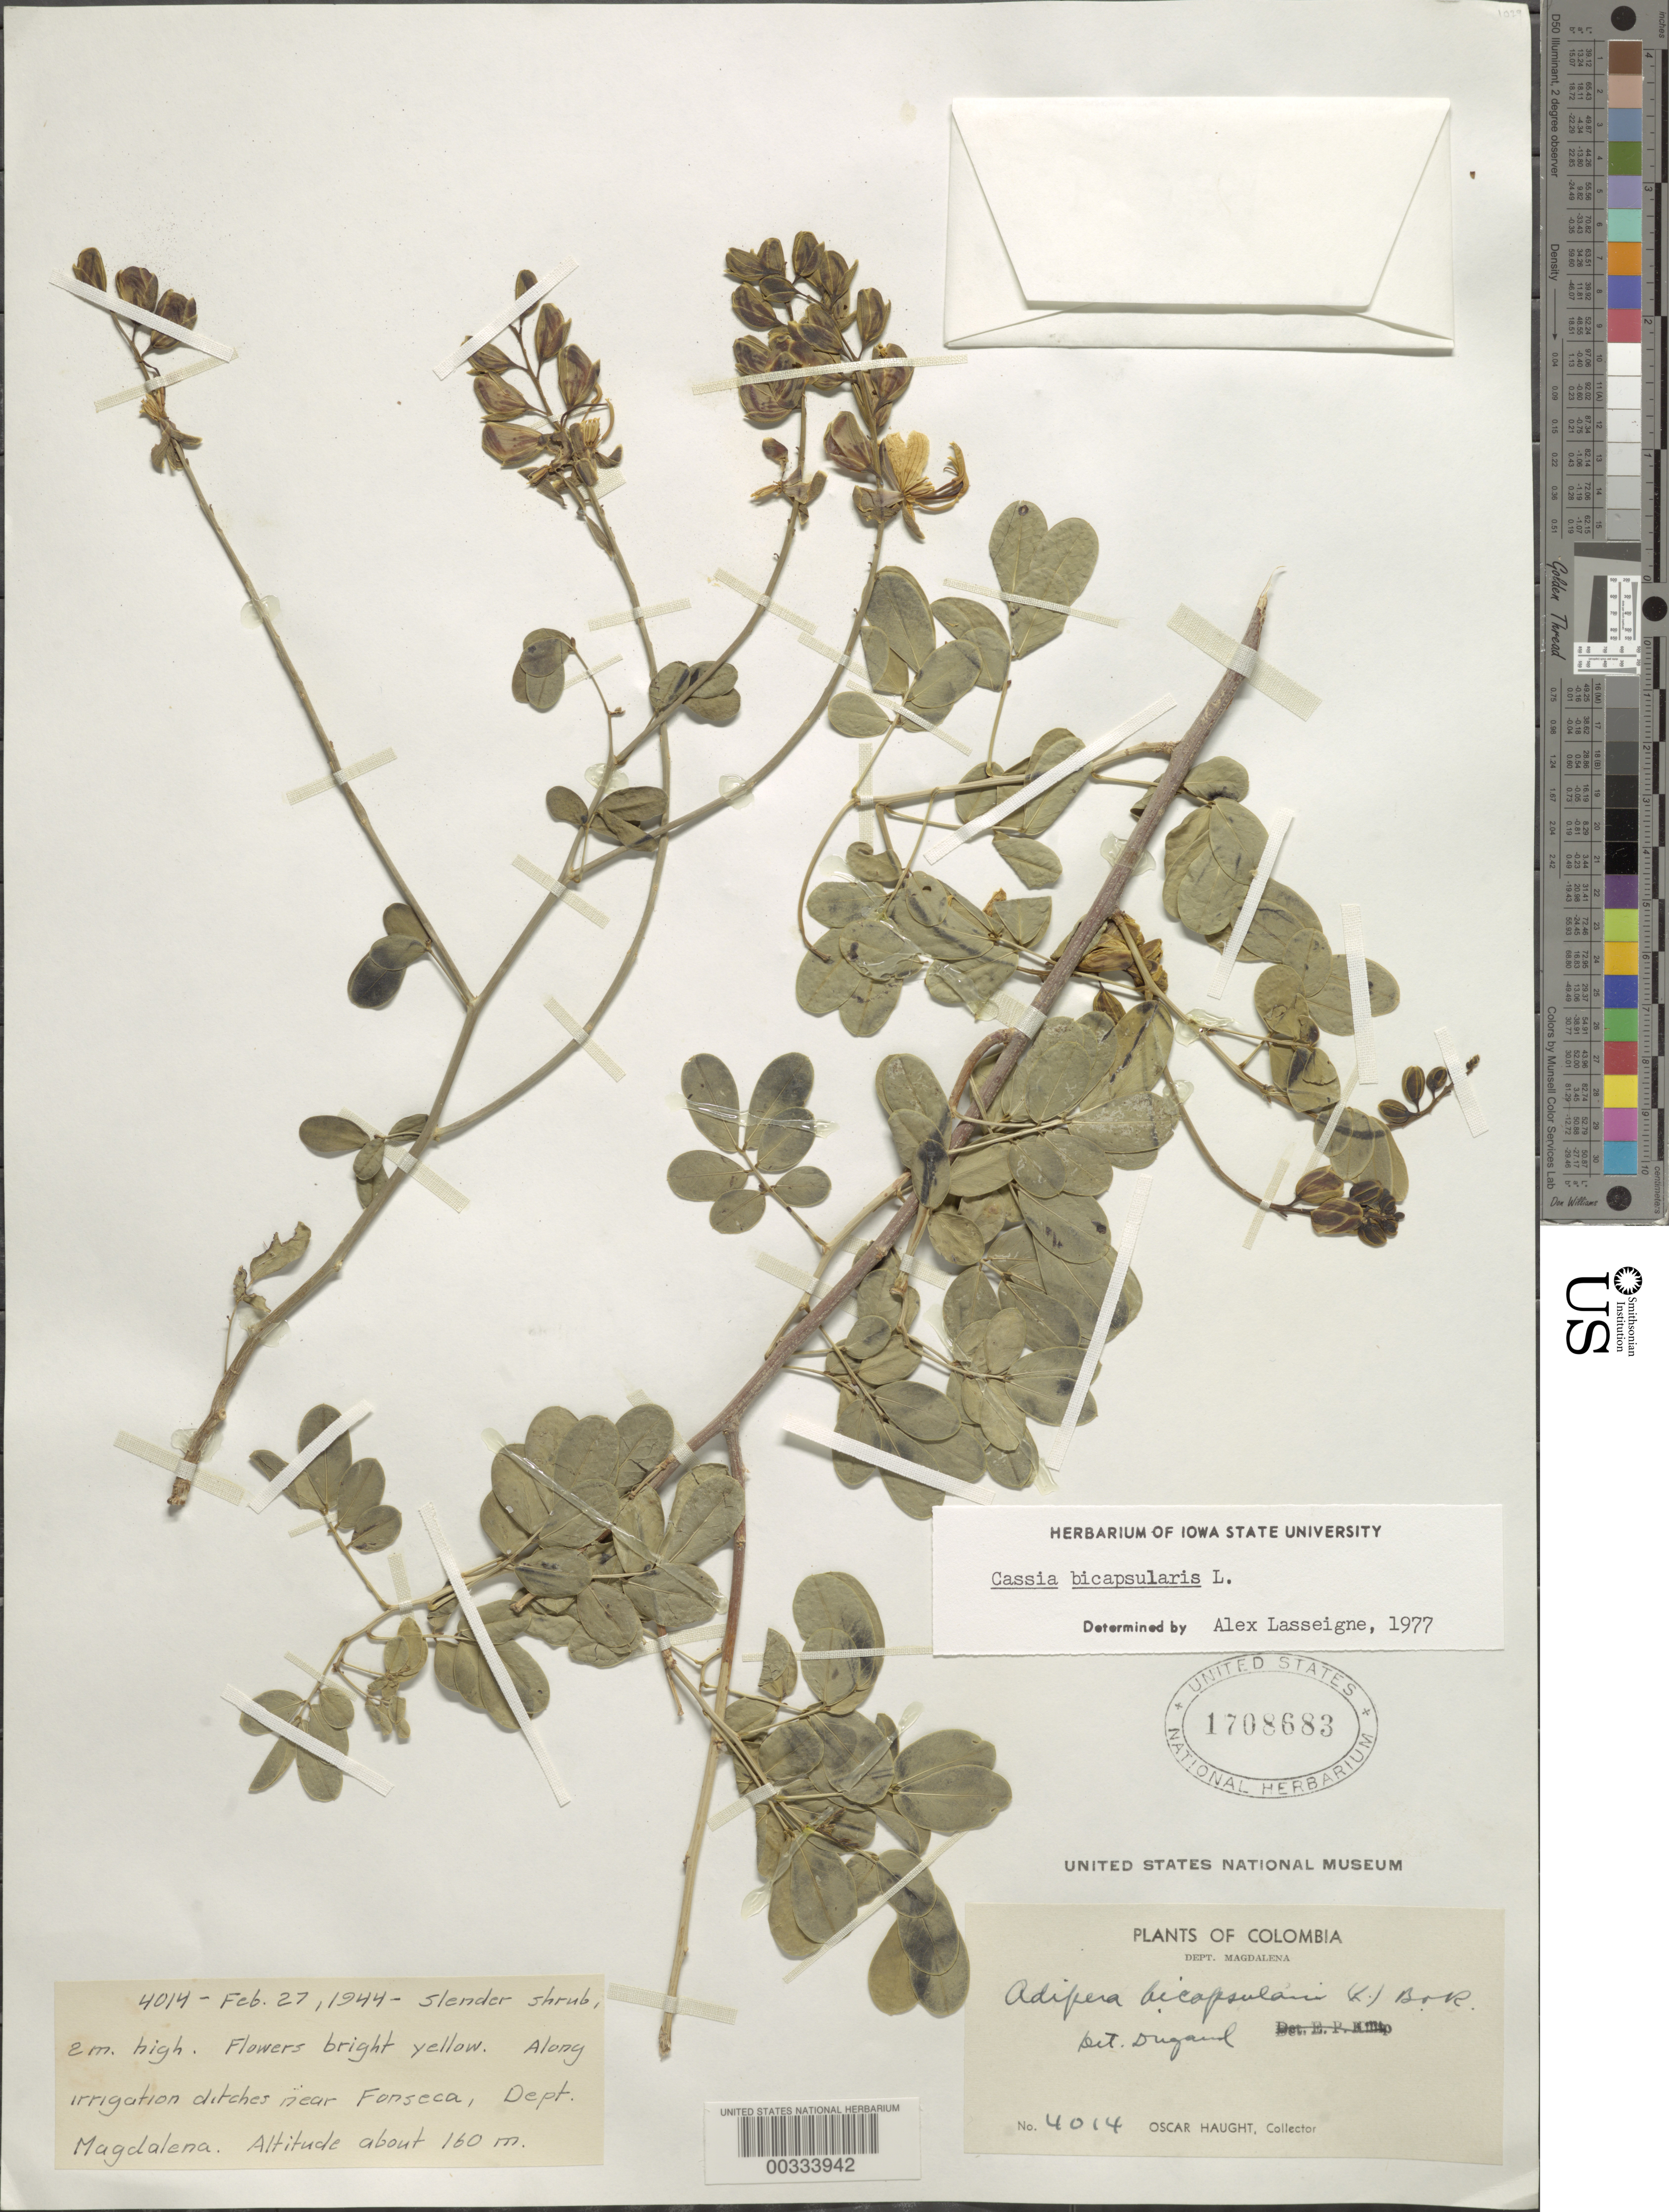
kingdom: Plantae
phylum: Tracheophyta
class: Magnoliopsida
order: Fabales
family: Fabaceae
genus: Senna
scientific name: Senna bicapsularis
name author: (L.) Roxb.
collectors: O. L. Haught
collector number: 4014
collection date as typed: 27 Feb 1944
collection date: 1944-02-27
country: Colombia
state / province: Magdalena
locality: Along irrigation ditches near fonSeca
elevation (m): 160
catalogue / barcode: US 1708683